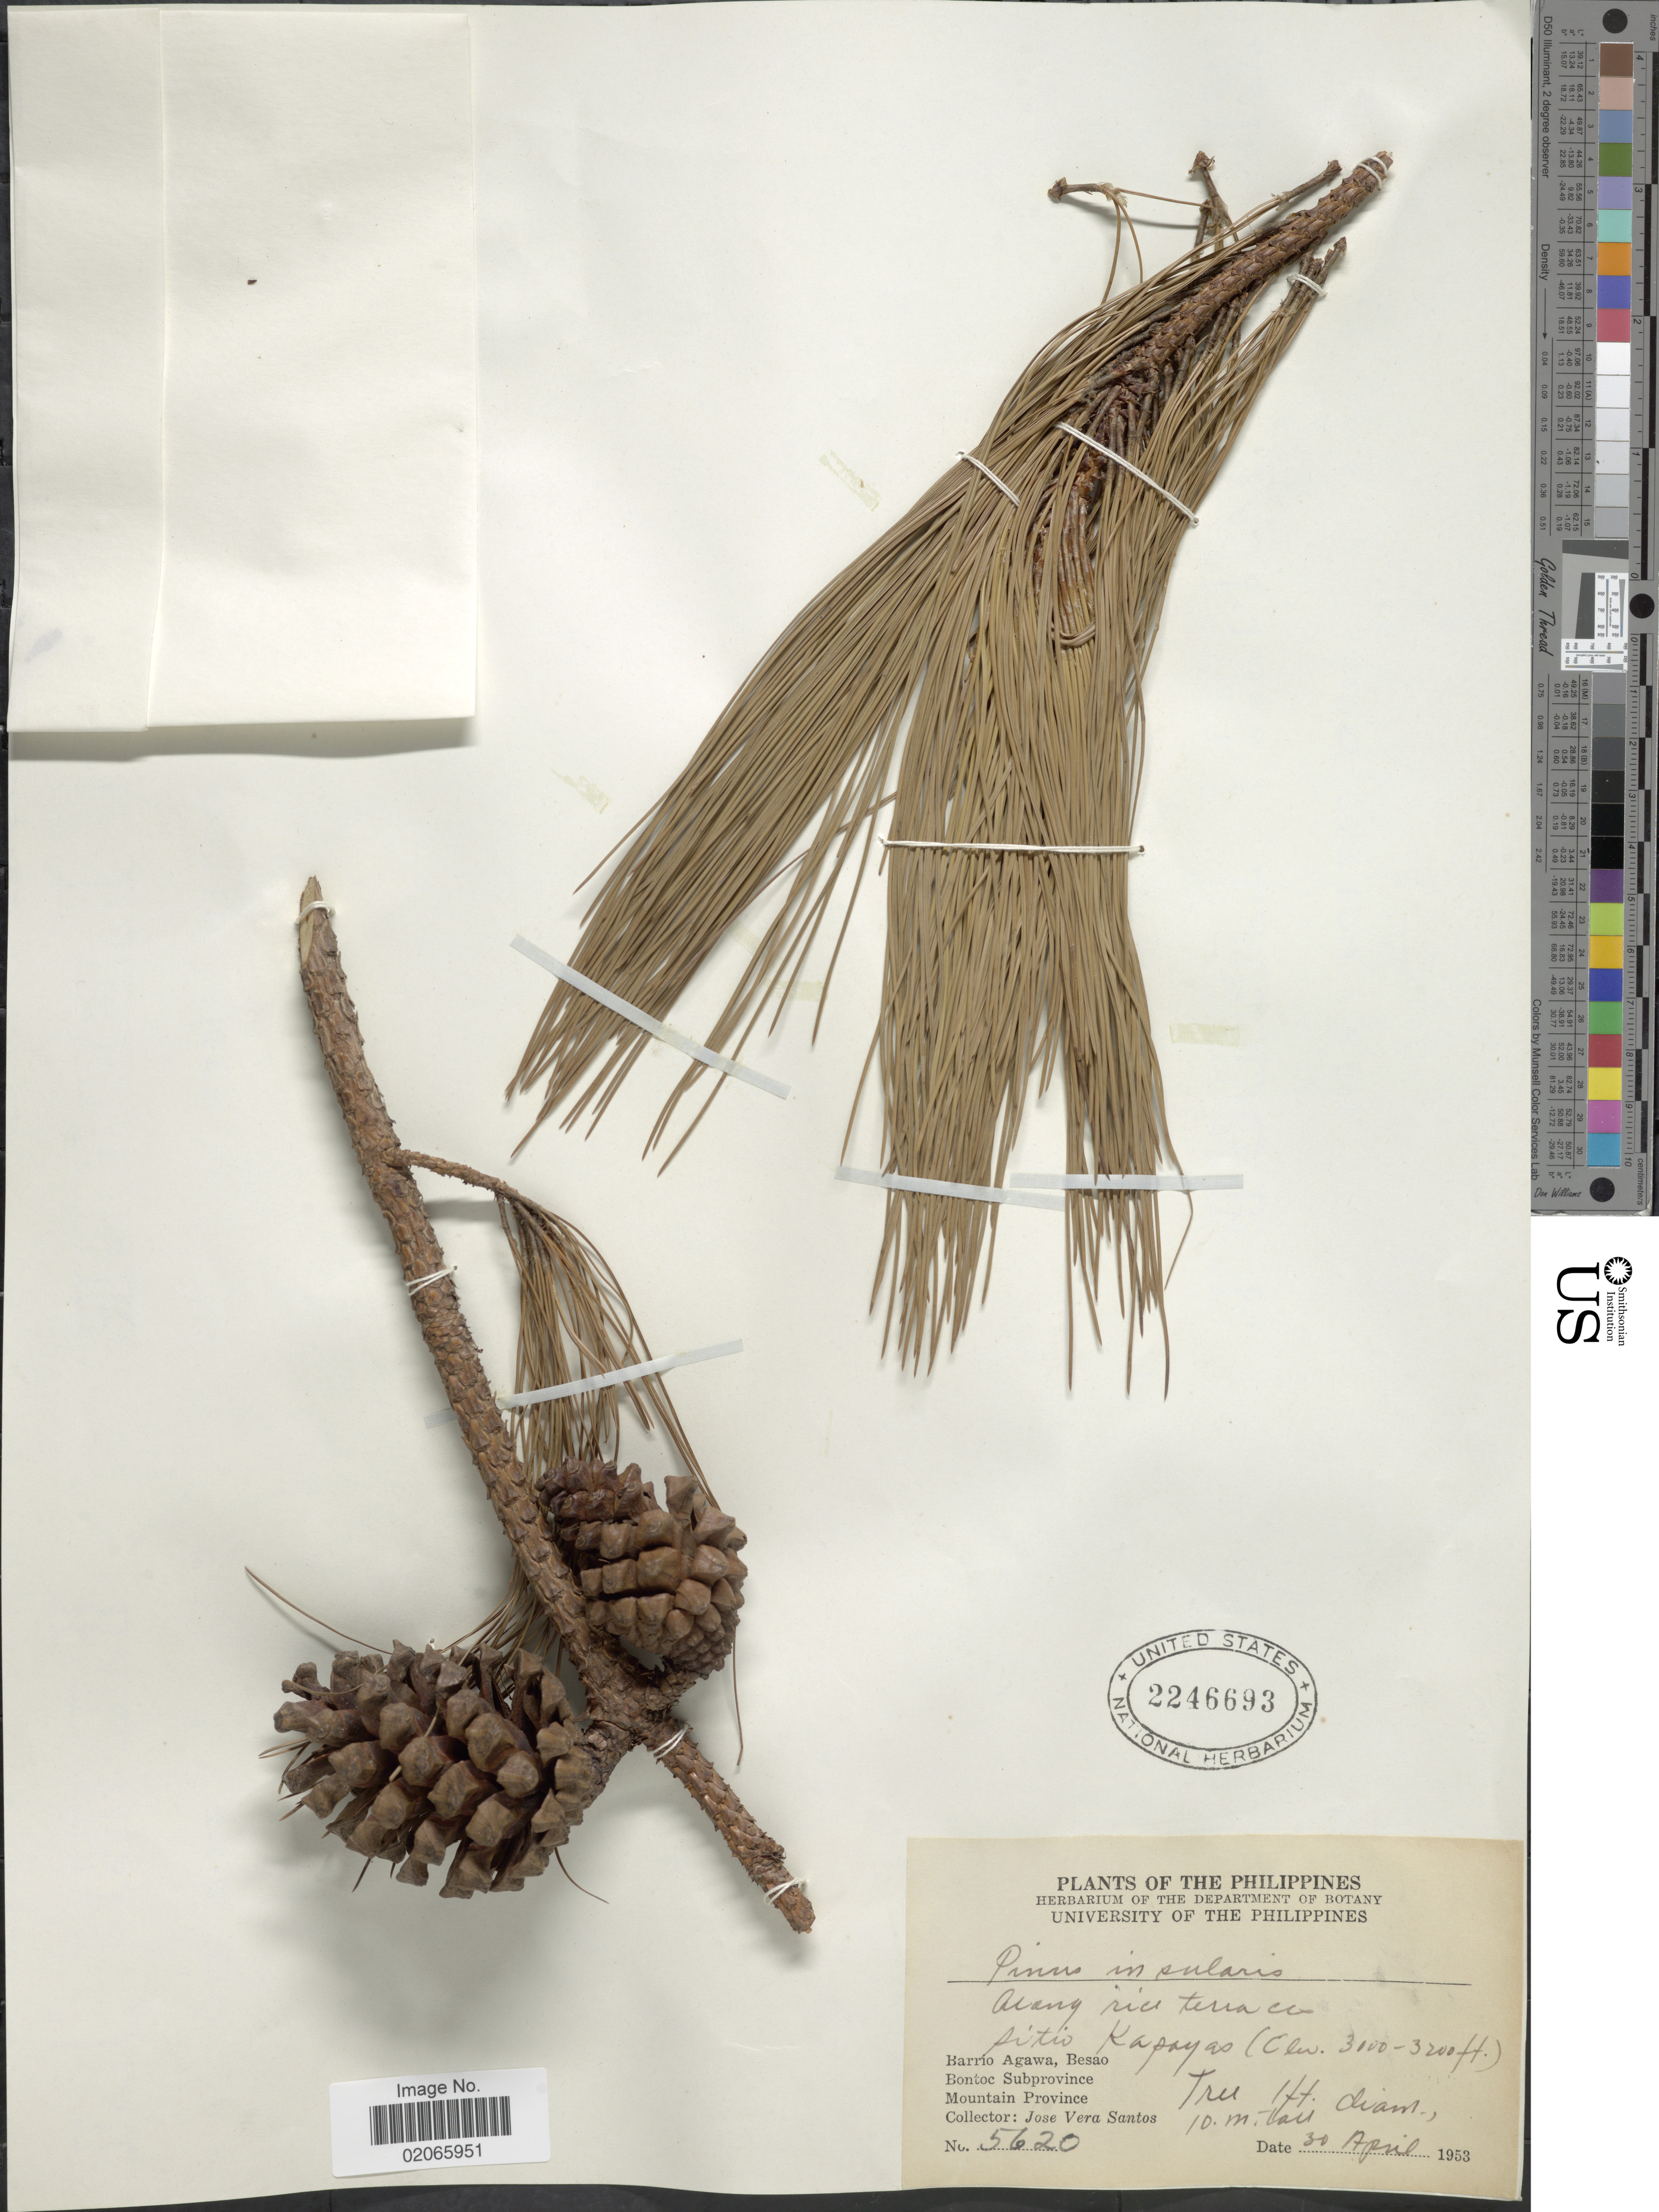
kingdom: Plantae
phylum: Tracheophyta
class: Pinopsida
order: Pinales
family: Pinaceae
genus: Pinus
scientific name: Pinus insularis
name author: Endl.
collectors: J. Santos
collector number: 5620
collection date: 1953-04-30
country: Philippines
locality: Barrio Agawa, Besao. Bontoc Subprovince. Mountain Province. arang rice terra cu. sitio Kapaya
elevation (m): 945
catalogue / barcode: US 2246693